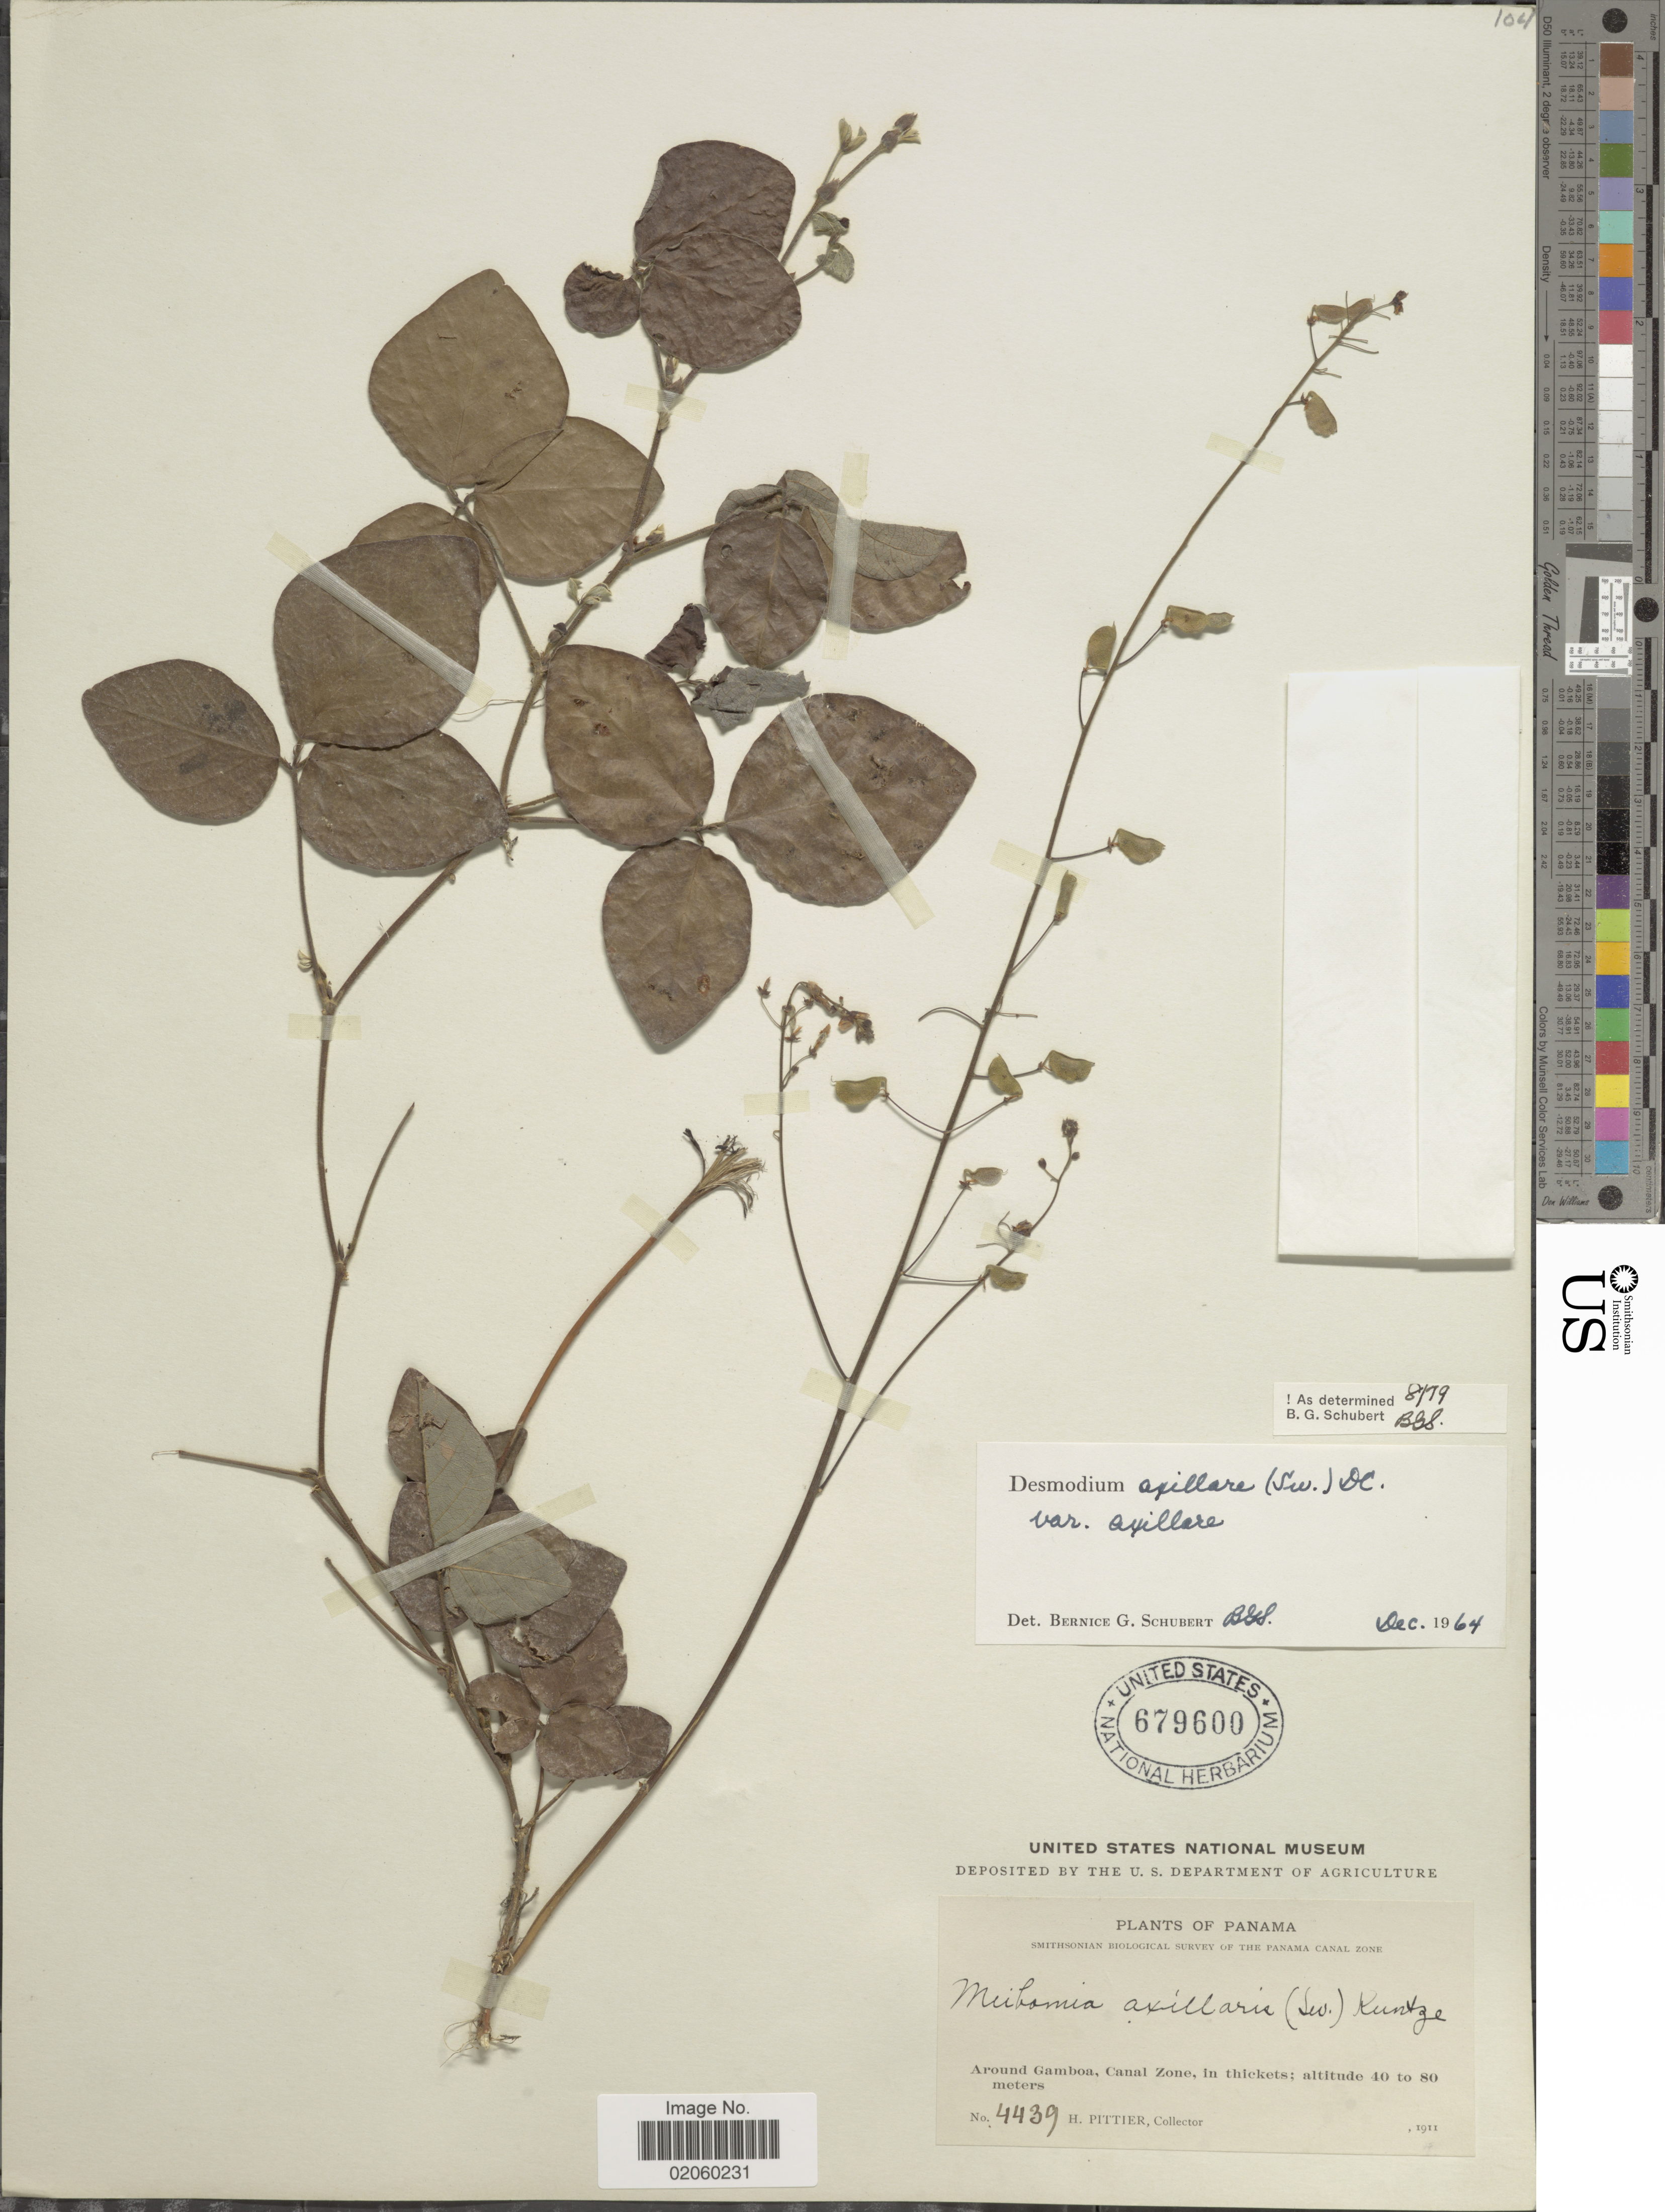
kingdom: Plantae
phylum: Tracheophyta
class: Magnoliopsida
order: Fabales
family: Fabaceae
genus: Desmodium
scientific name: Desmodium axillare var. axillare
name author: (Sw.) DC.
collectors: H. F. Pittier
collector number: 4439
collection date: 1911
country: Panama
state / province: Colón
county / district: Canal Zone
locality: Around Gamboa, Canal Zone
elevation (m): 40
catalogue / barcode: US 679600